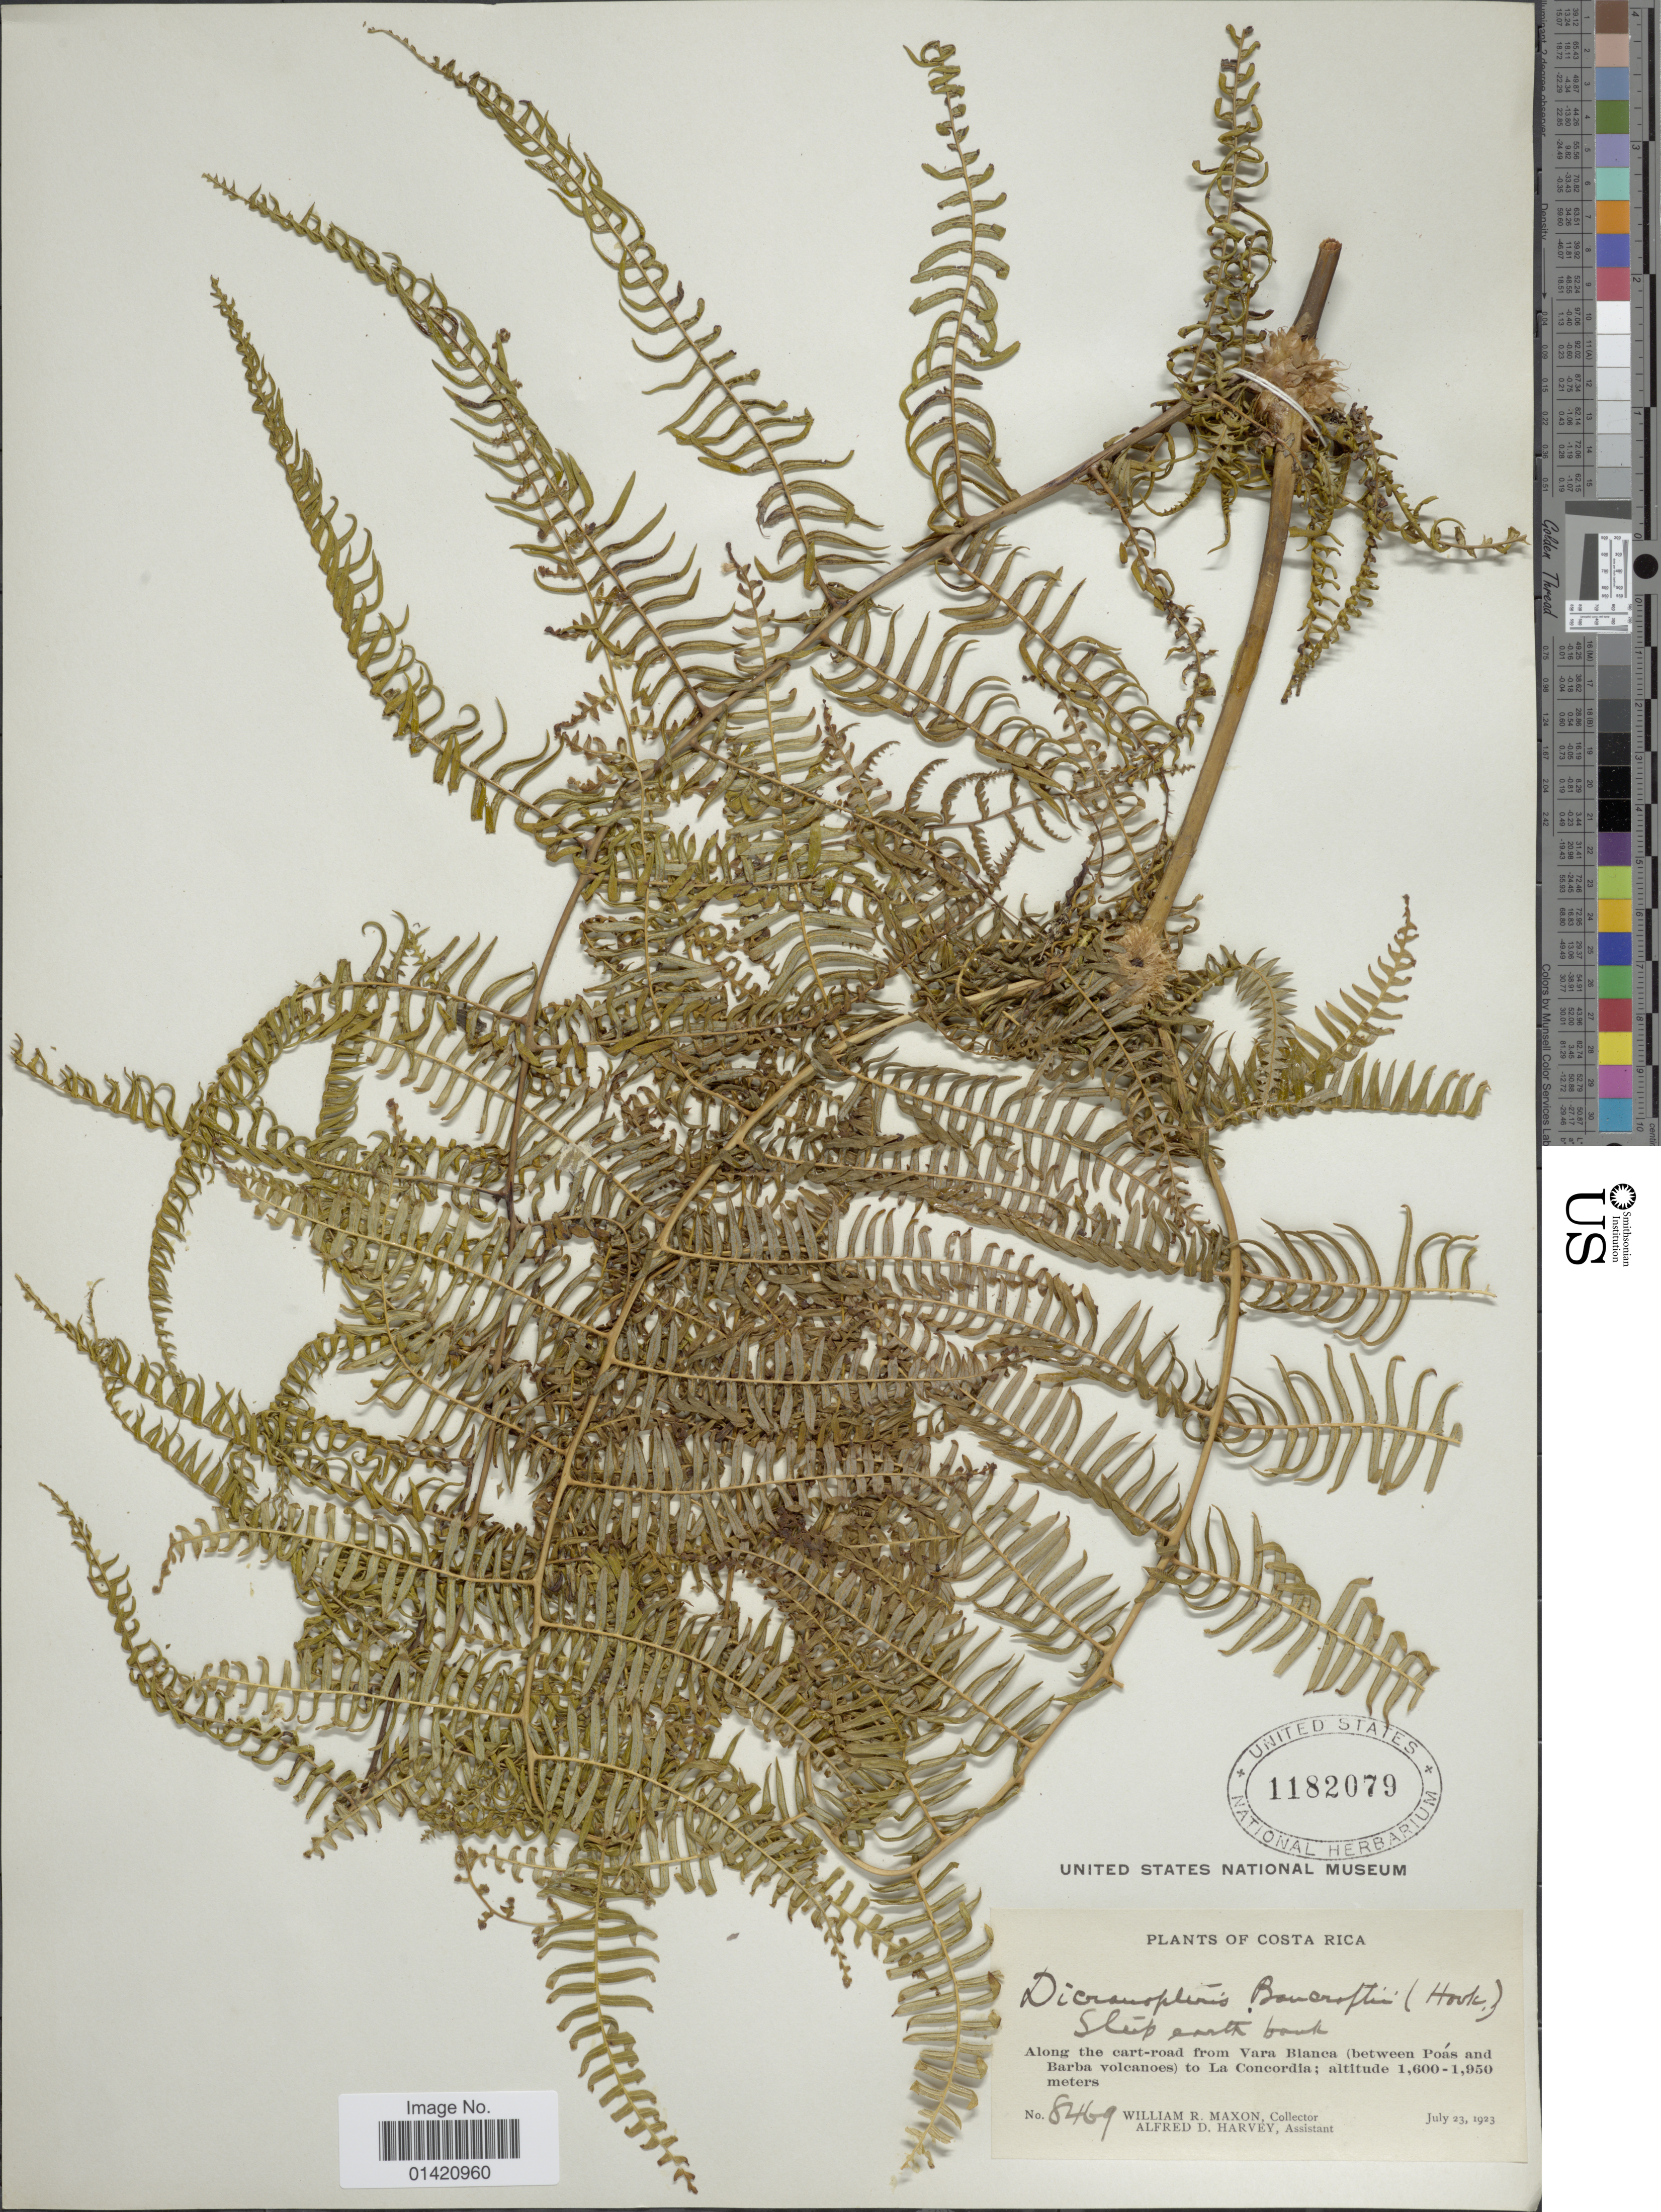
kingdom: Plantae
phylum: Tracheophyta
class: Polypodiopsida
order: Gleicheniales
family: Gleicheniaceae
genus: Diplopterygium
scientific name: Diplopterygium bancroftii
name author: (Hook.) A.R. Sm.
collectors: W. R. Maxon & A. D. Harvey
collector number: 8469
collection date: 1923-07-23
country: Costa Rica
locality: Along the cart-road from Vara Blanca (between Poas and Barba volcanoes) to La Concordia.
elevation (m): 1600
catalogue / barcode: US 1182079